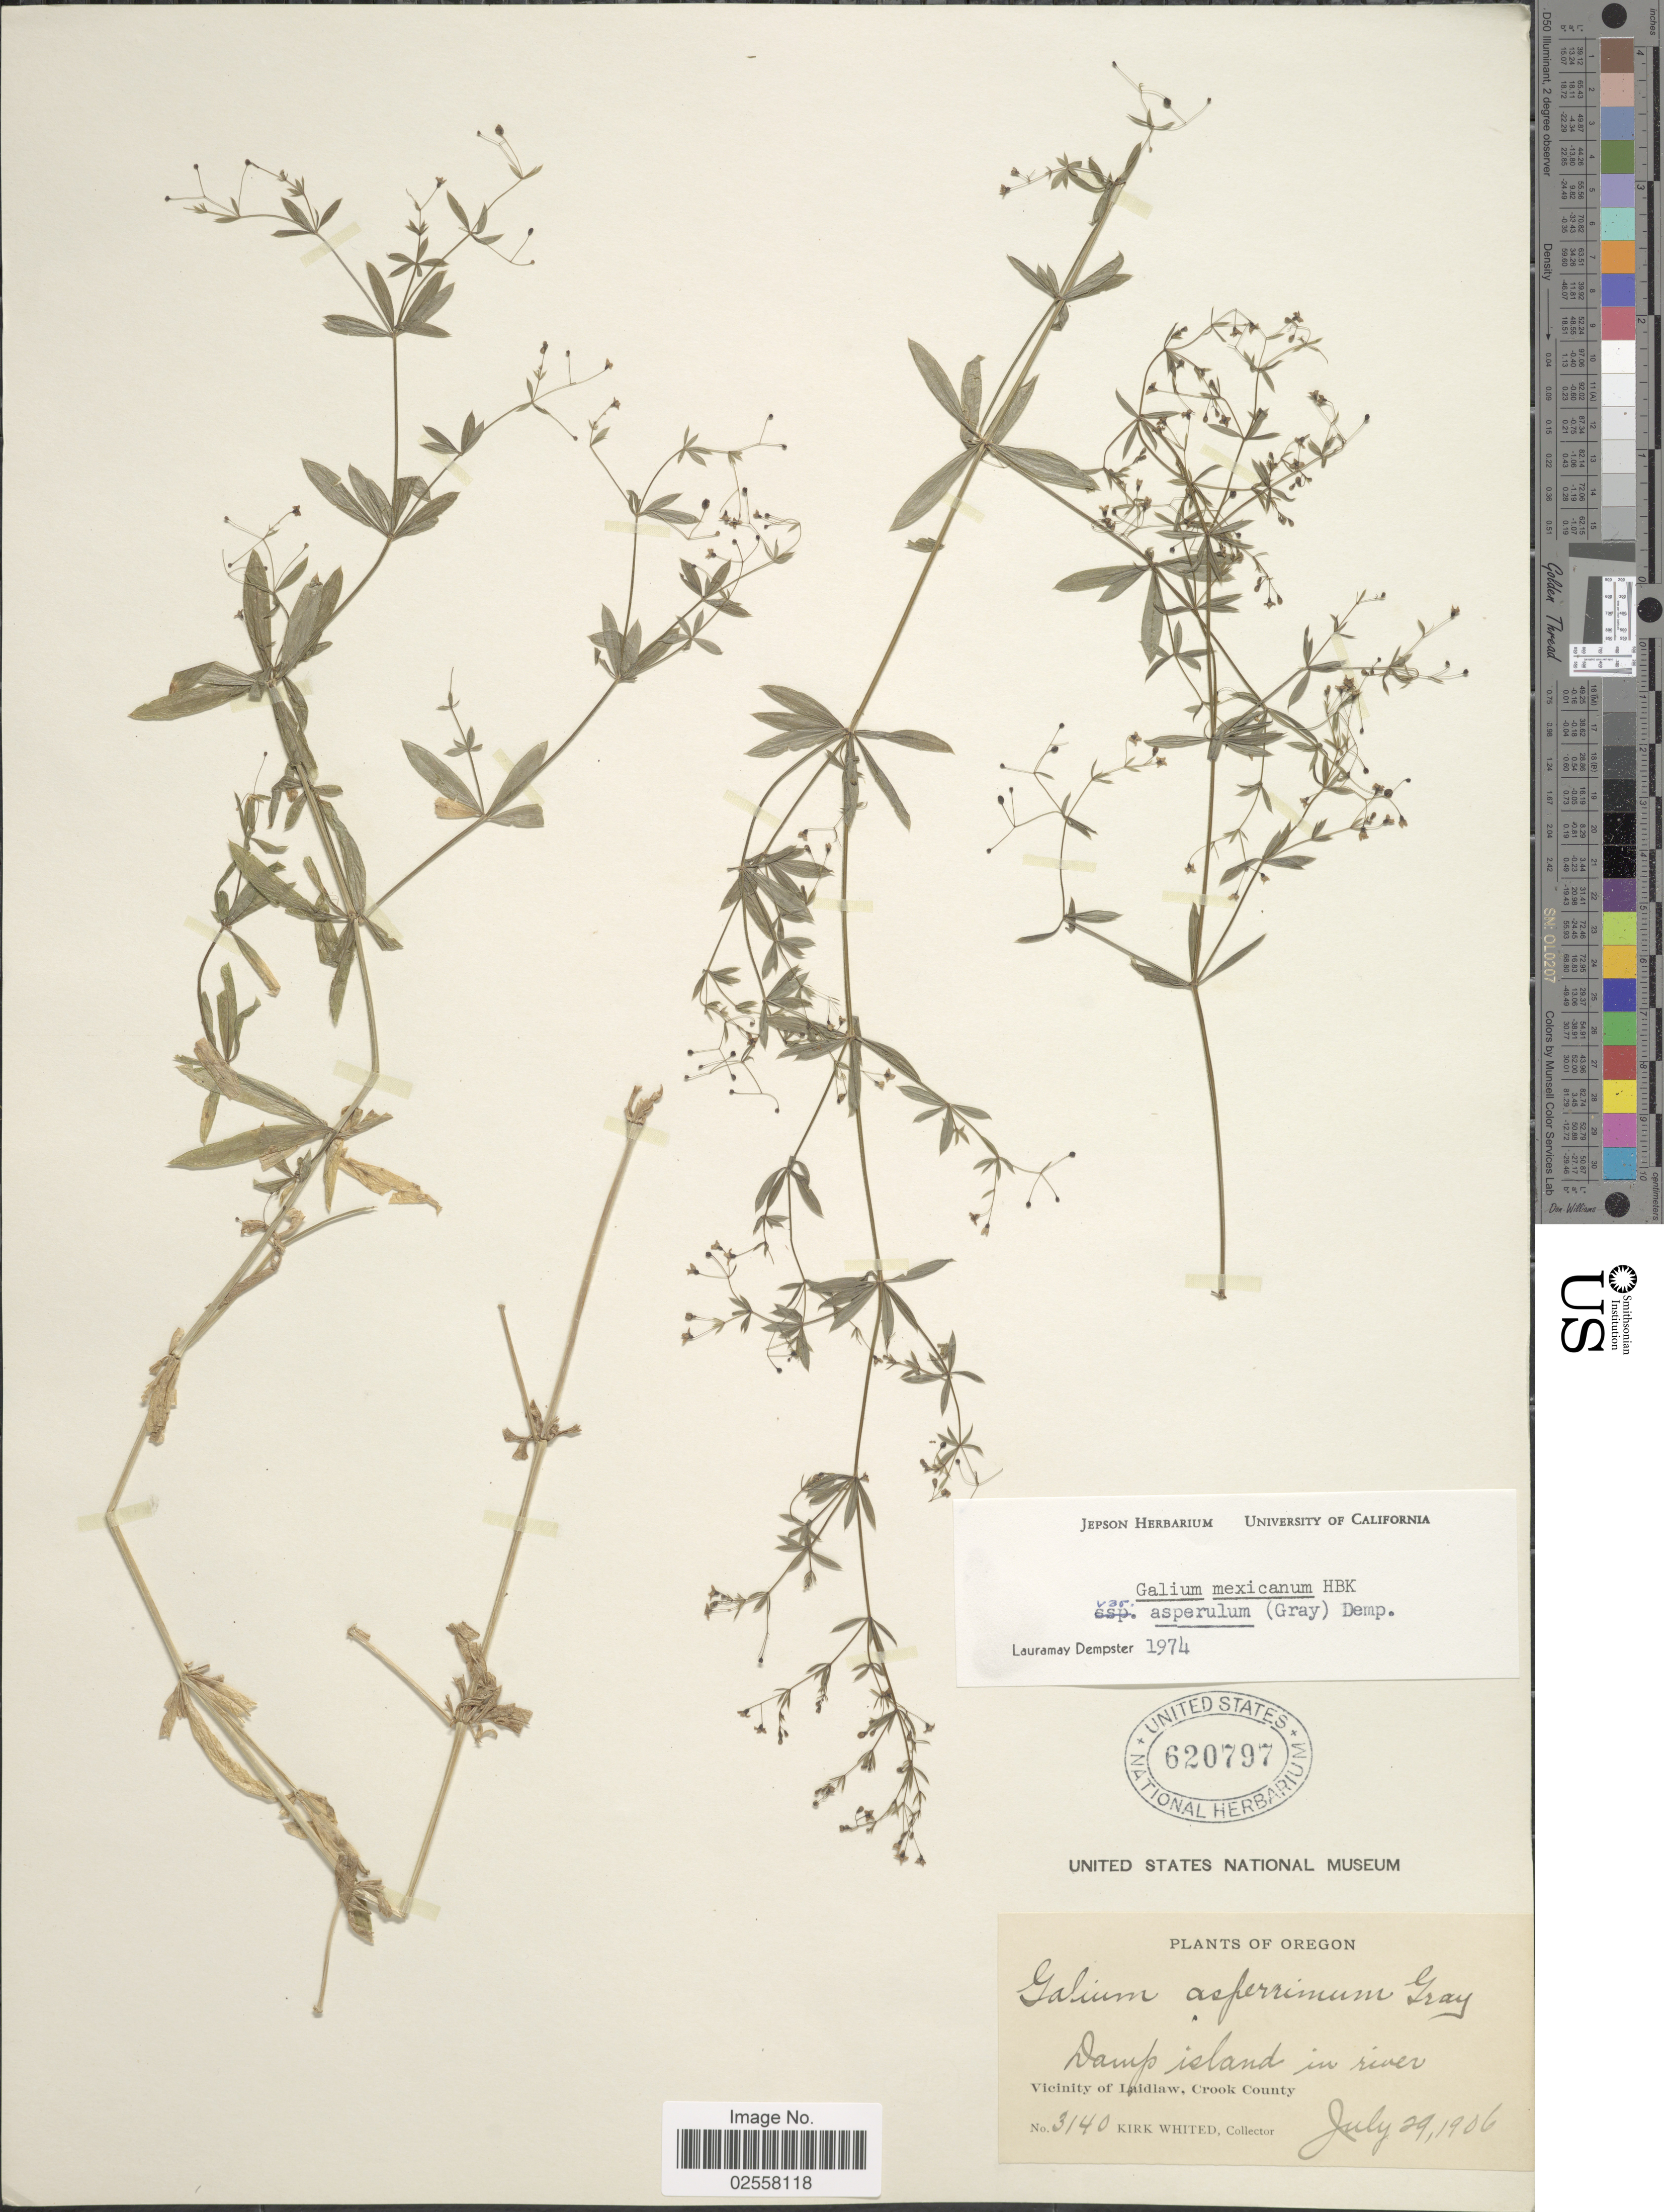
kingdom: Plantae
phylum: Tracheophyta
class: Magnoliopsida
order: Gentianales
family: Rubiaceae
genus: Galium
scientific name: Galium mexicanum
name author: Kunth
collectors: K. Whited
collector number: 3140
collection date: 1906-07-29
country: United States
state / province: Oregon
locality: Damp island in river, Vicinity of Laidlaw, Crook County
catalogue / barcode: US 620797